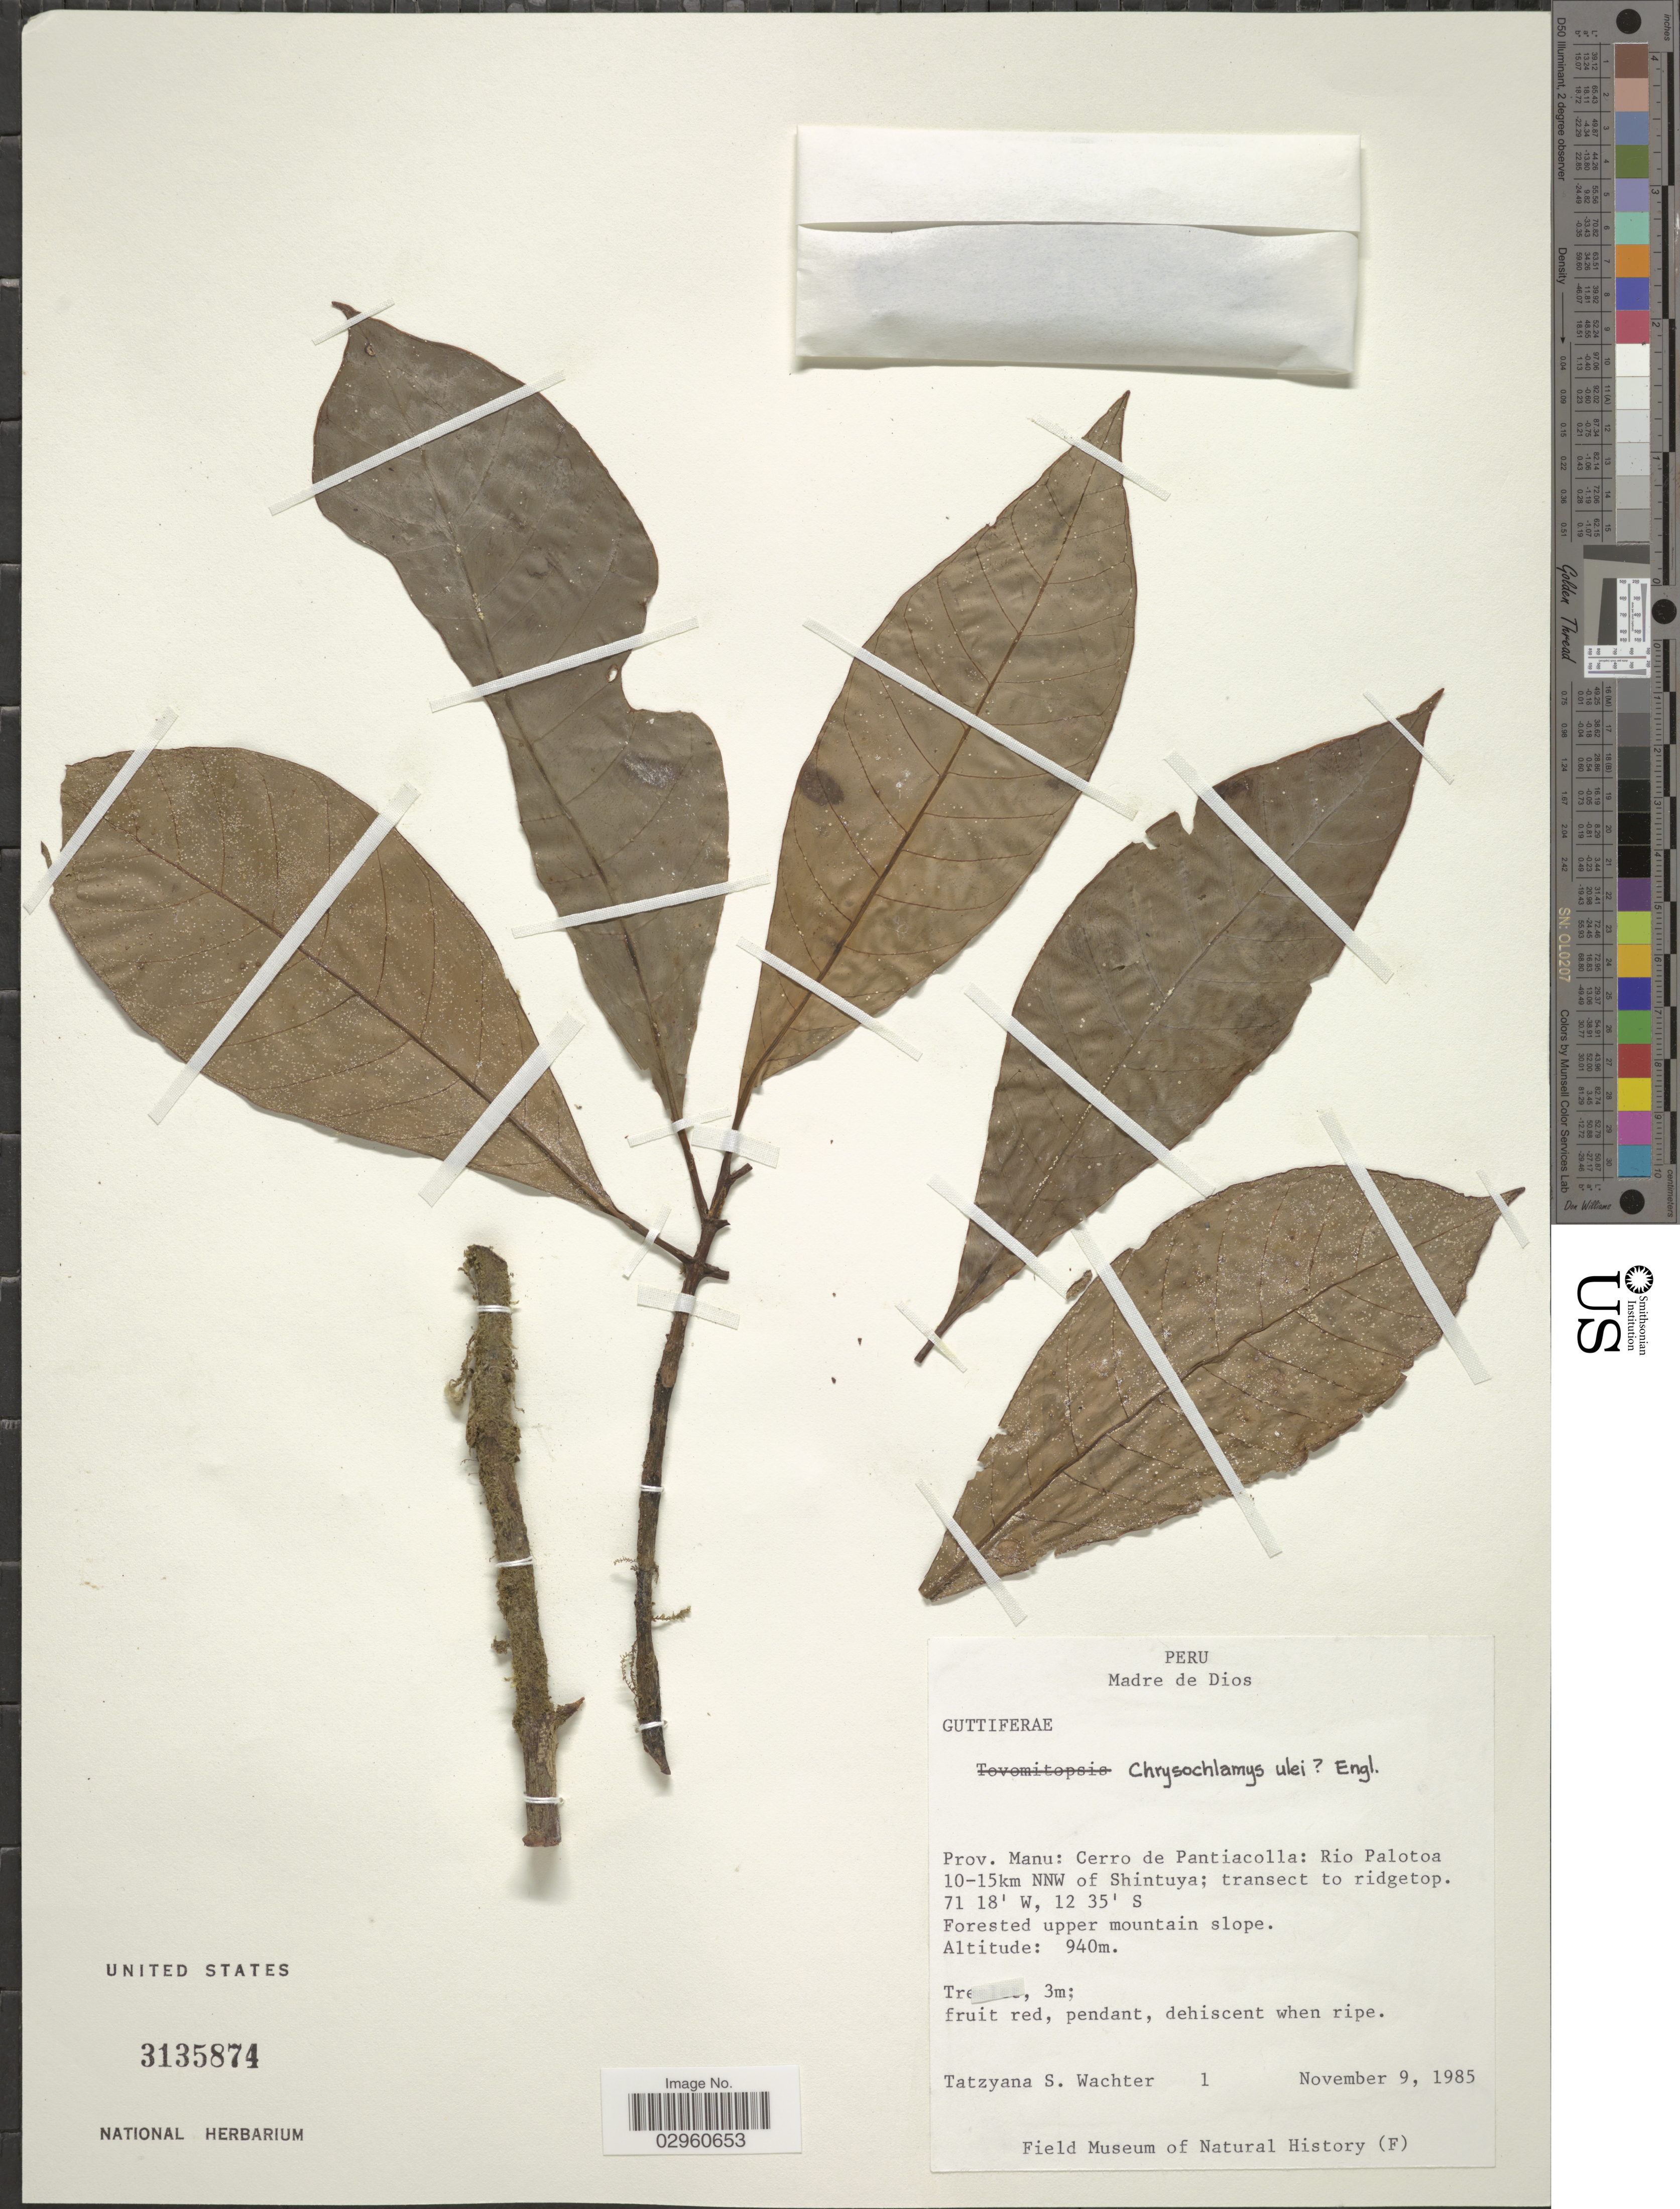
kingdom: Plantae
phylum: Tracheophyta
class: Magnoliopsida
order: Malpighiales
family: Clusiaceae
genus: Chrysochlamys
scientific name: Chrysochlamys ulei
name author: Engl.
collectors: T. Wachter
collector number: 1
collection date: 1985-11-09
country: Peru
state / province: Madre de Dios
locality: Prov. Manu: Cerro de Pantiacolla: Rio Palotoa 10-15km NNW of Shintuya.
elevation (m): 940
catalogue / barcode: US 3135874